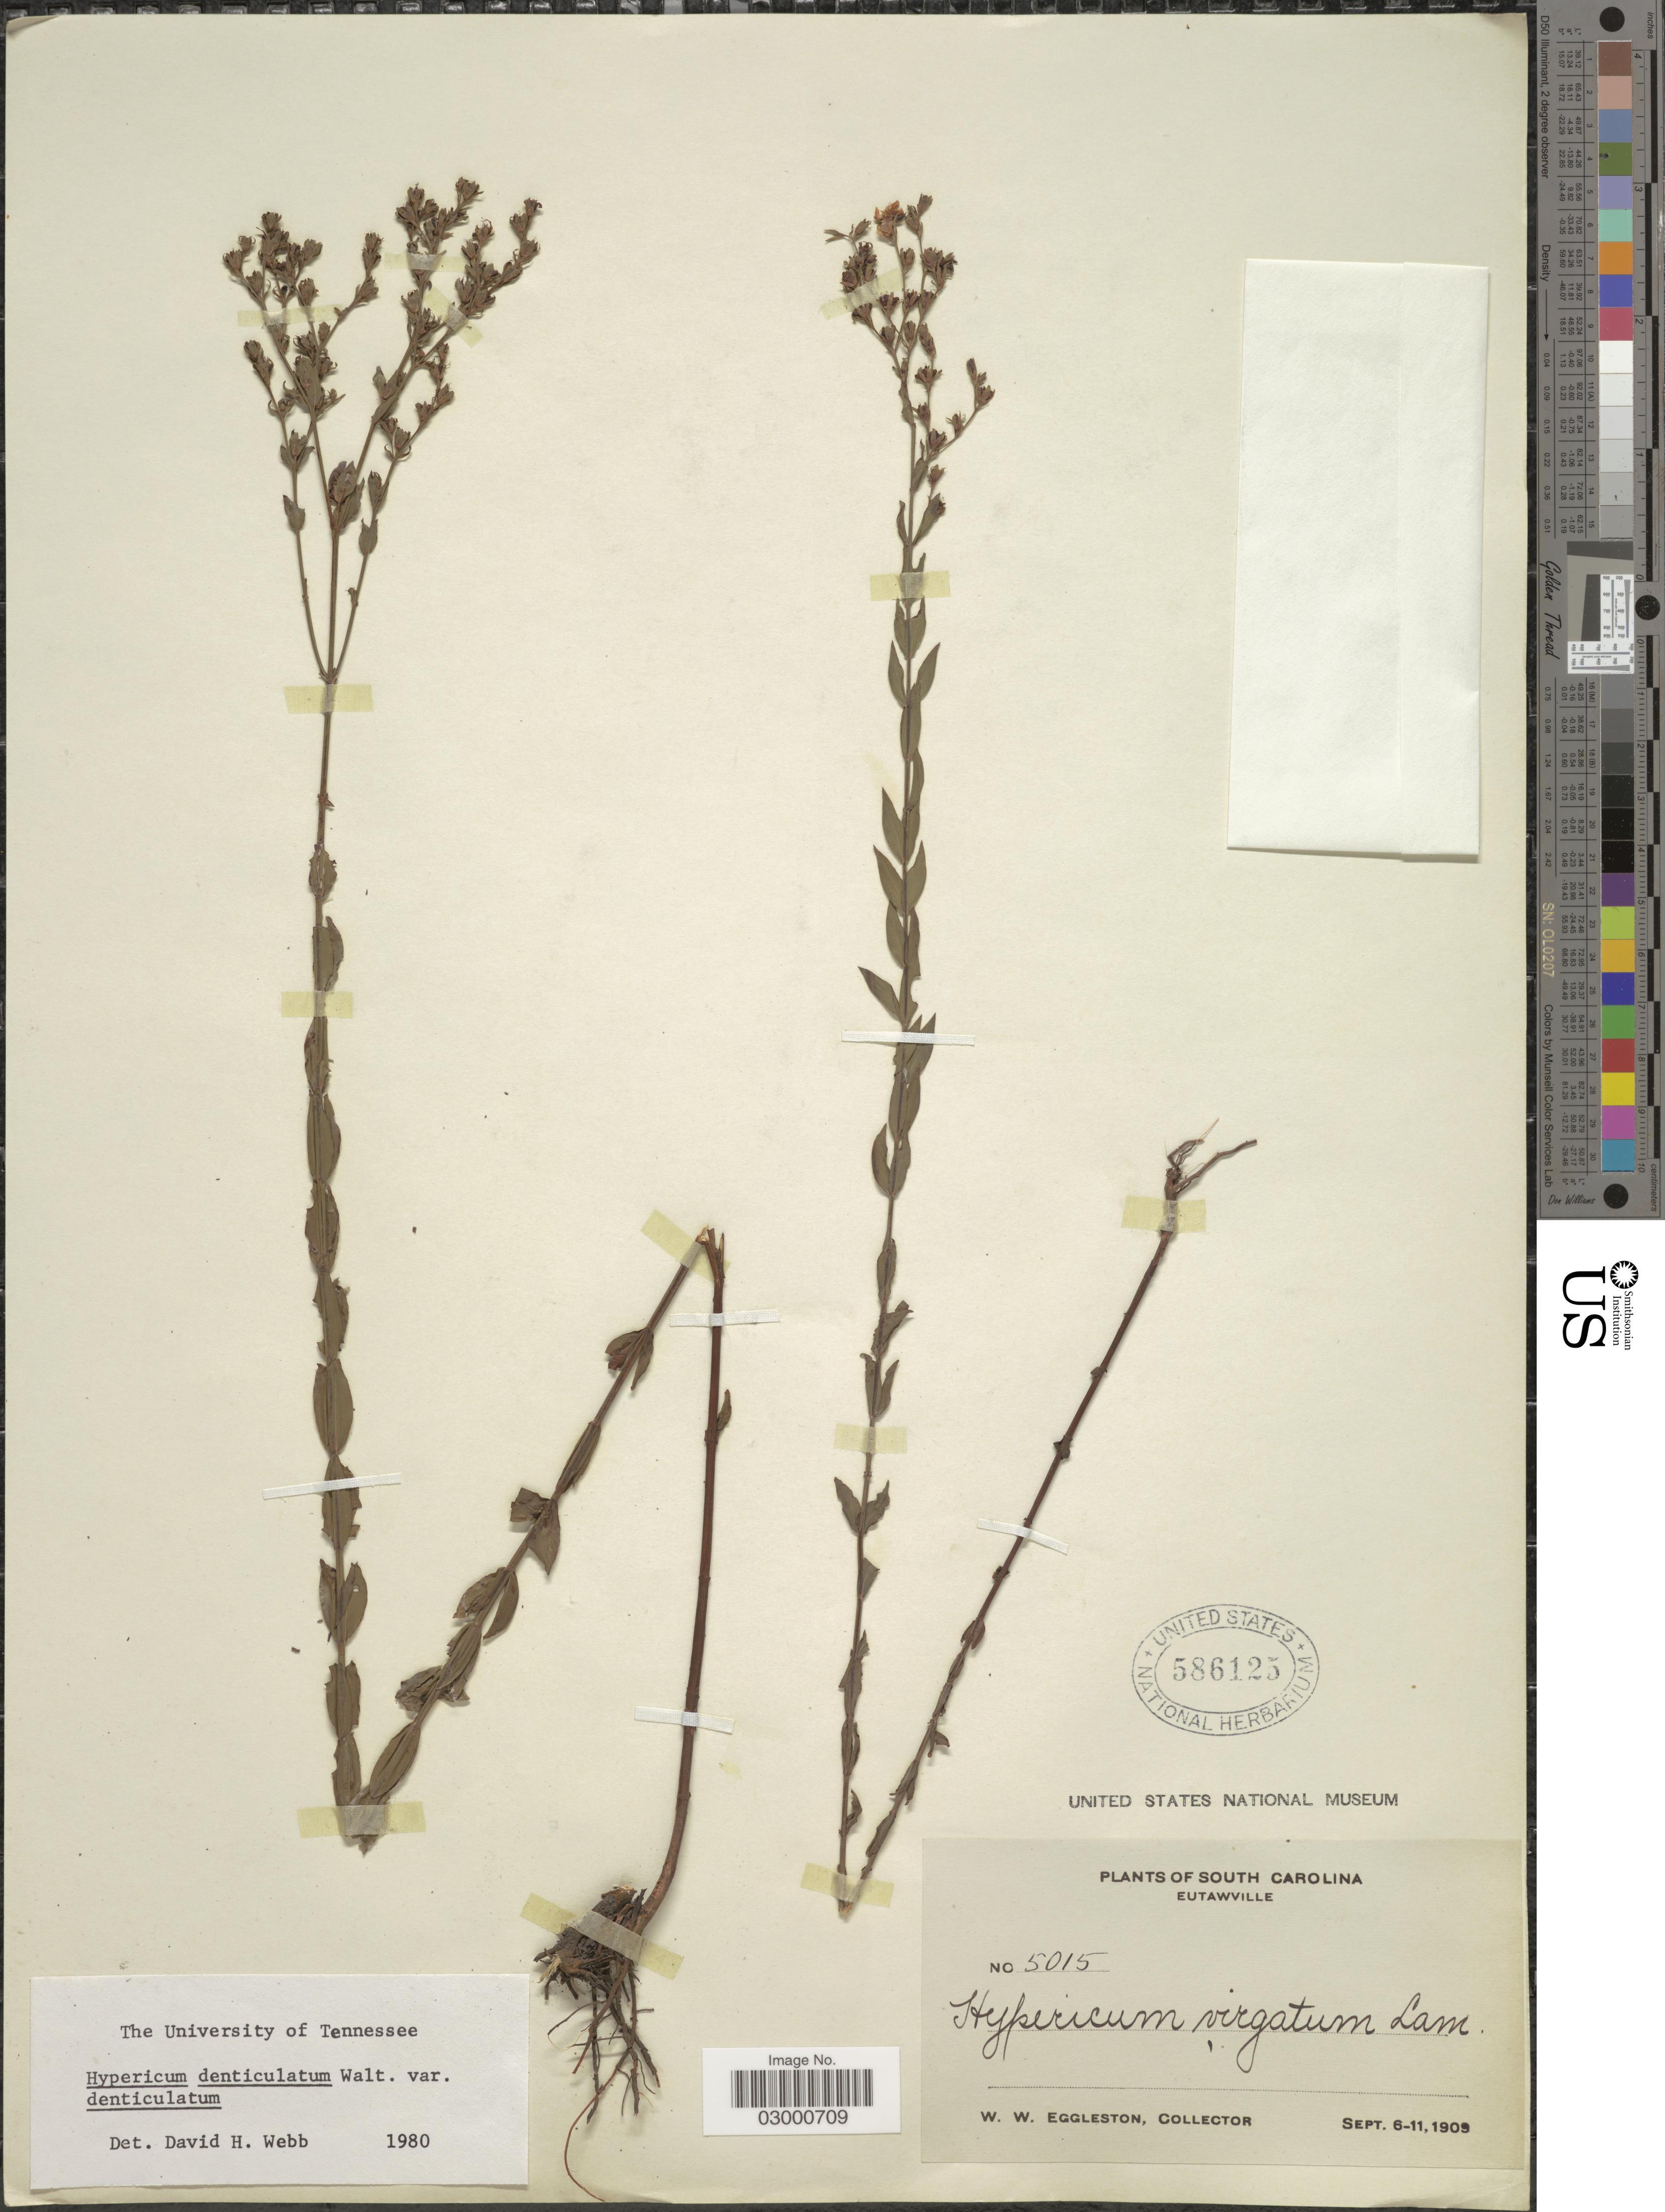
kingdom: Plantae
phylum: Tracheophyta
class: Magnoliopsida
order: Malpighiales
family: Hypericaceae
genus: Hypericum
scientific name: Hypericum denticulatum var. denticulatum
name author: Walter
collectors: W. W. Eggleston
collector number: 5015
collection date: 1909-09-06/1909-09-11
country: United States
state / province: South Carolina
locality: Eutawville.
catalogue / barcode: US 586125